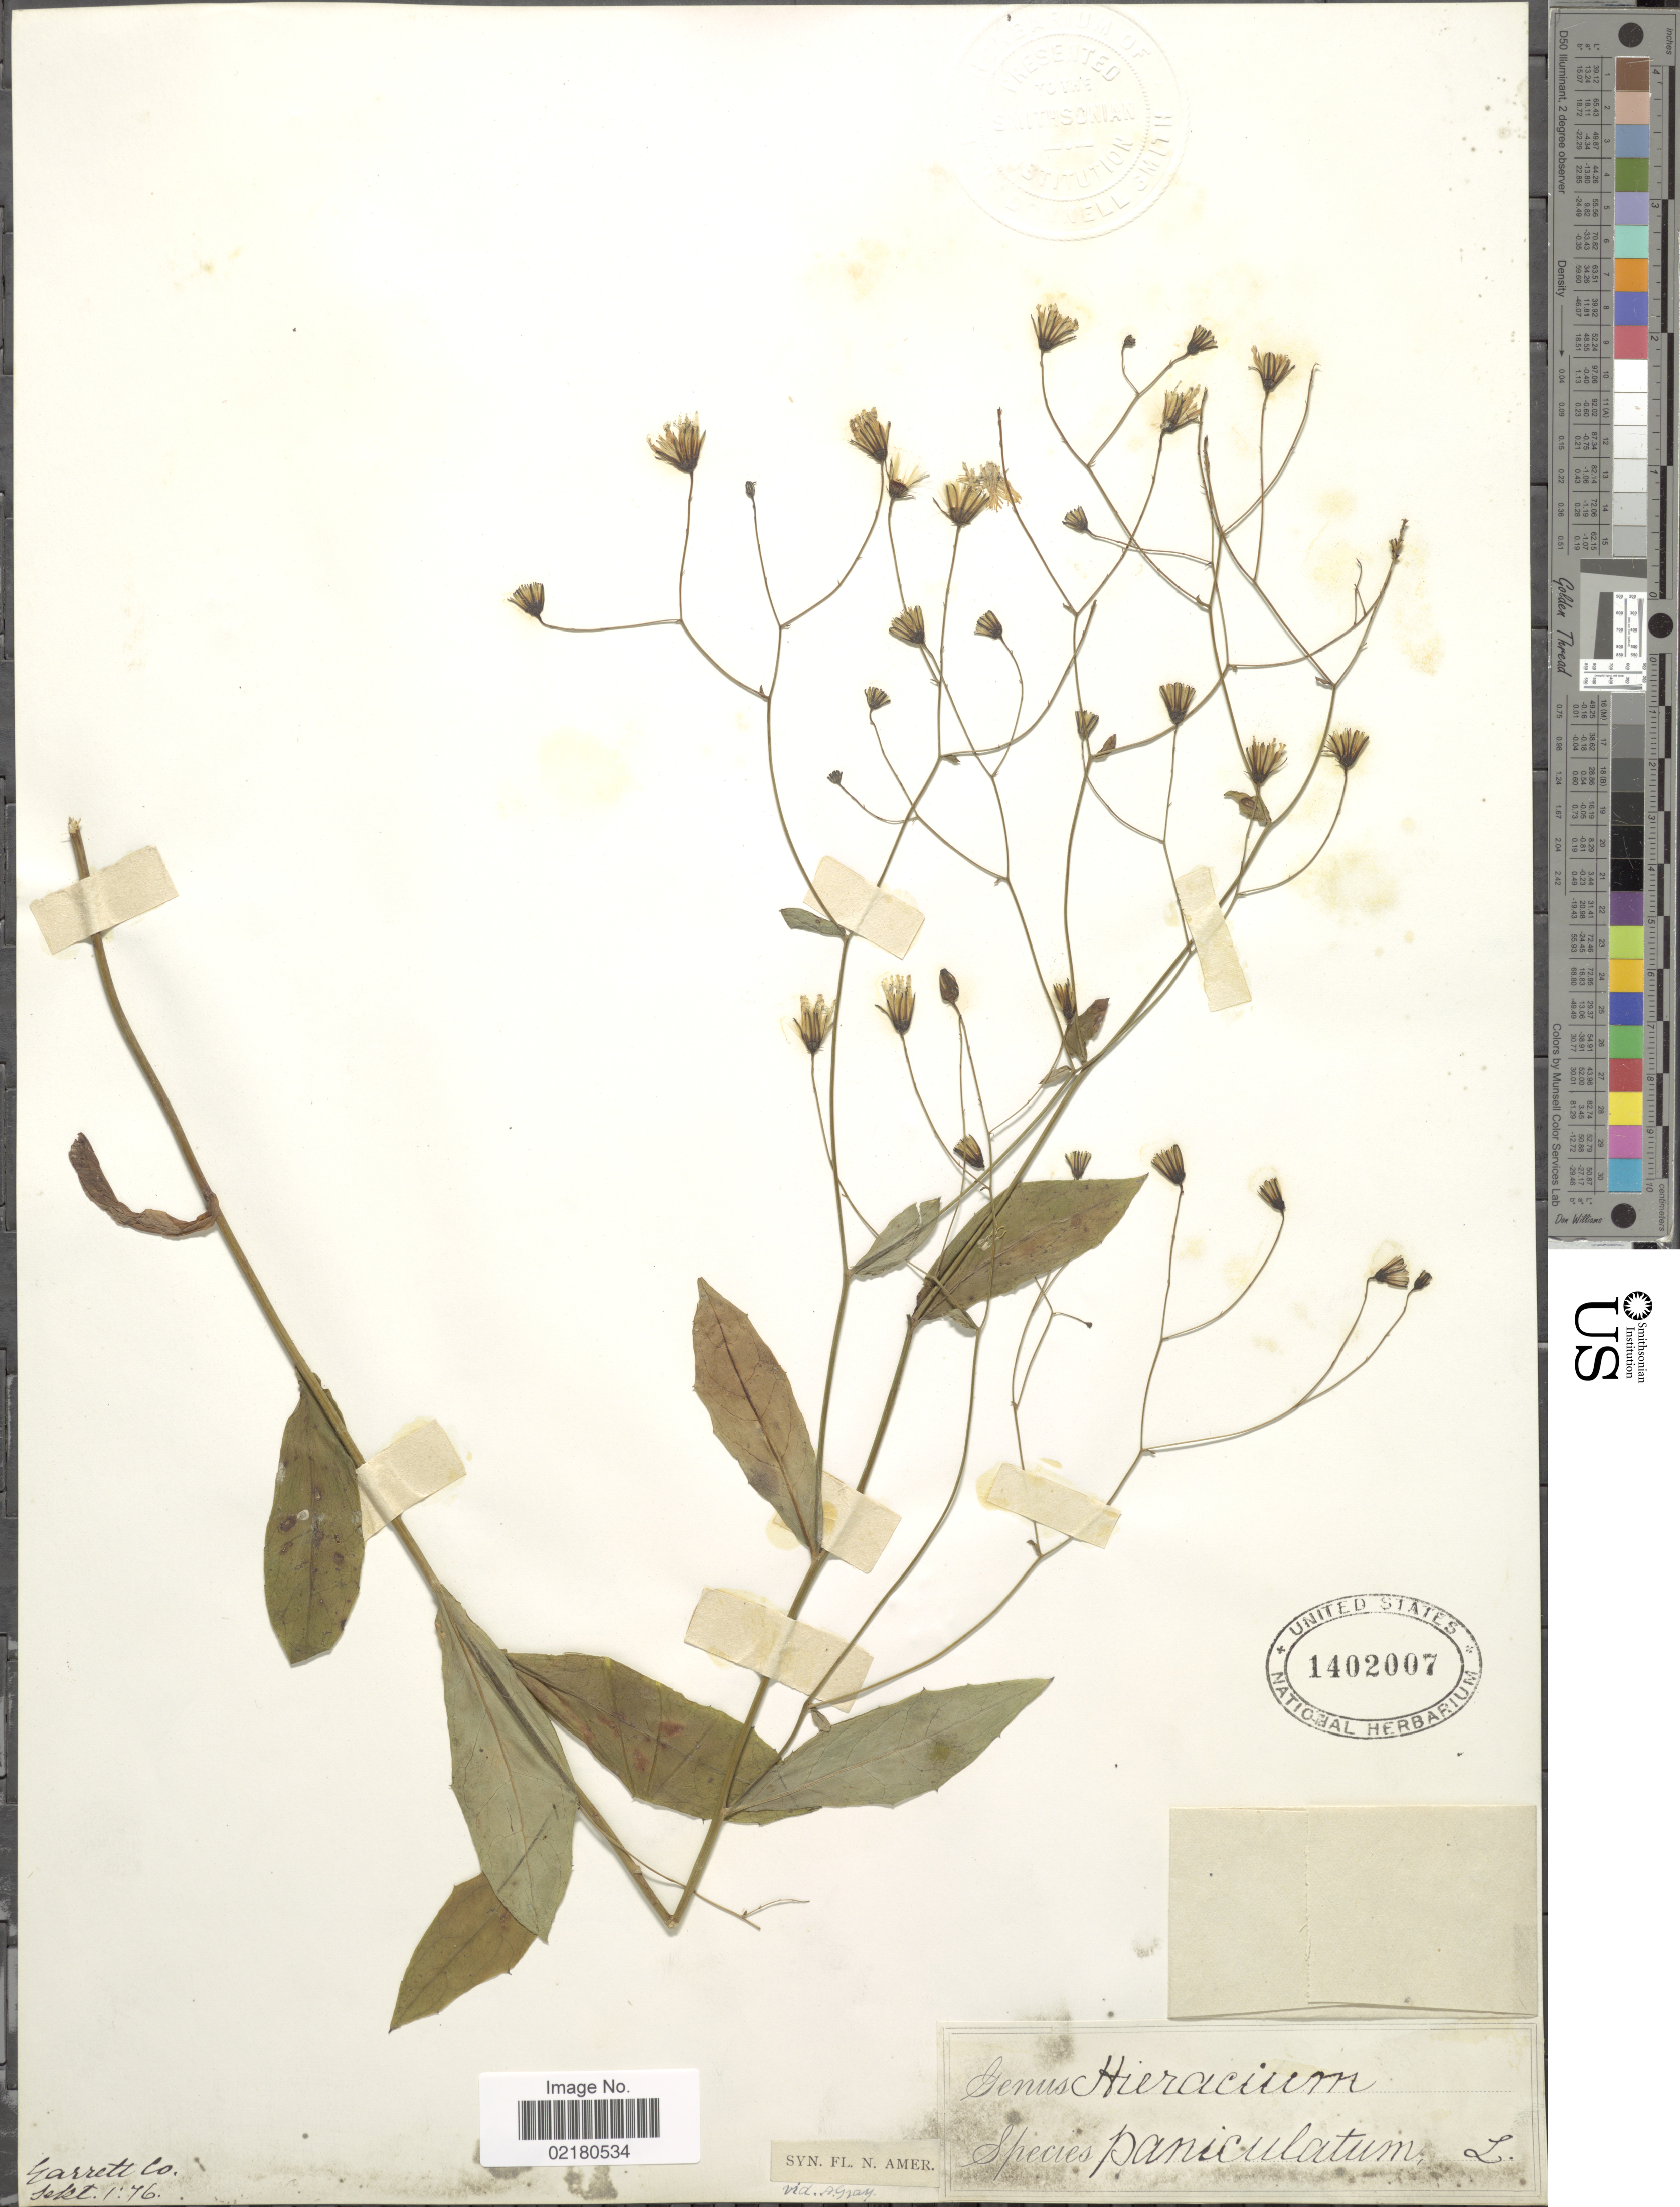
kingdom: Plantae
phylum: Tracheophyta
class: Magnoliopsida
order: Asterales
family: Asteraceae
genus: Hieracium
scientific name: Hieracium paniculatum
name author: L.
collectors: J. Donnell Smith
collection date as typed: Transcribed d/m/y: 1/9/76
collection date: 1876-09-01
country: United States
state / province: Maryland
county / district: Garrett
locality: Garrett Co.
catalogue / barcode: US 1402007